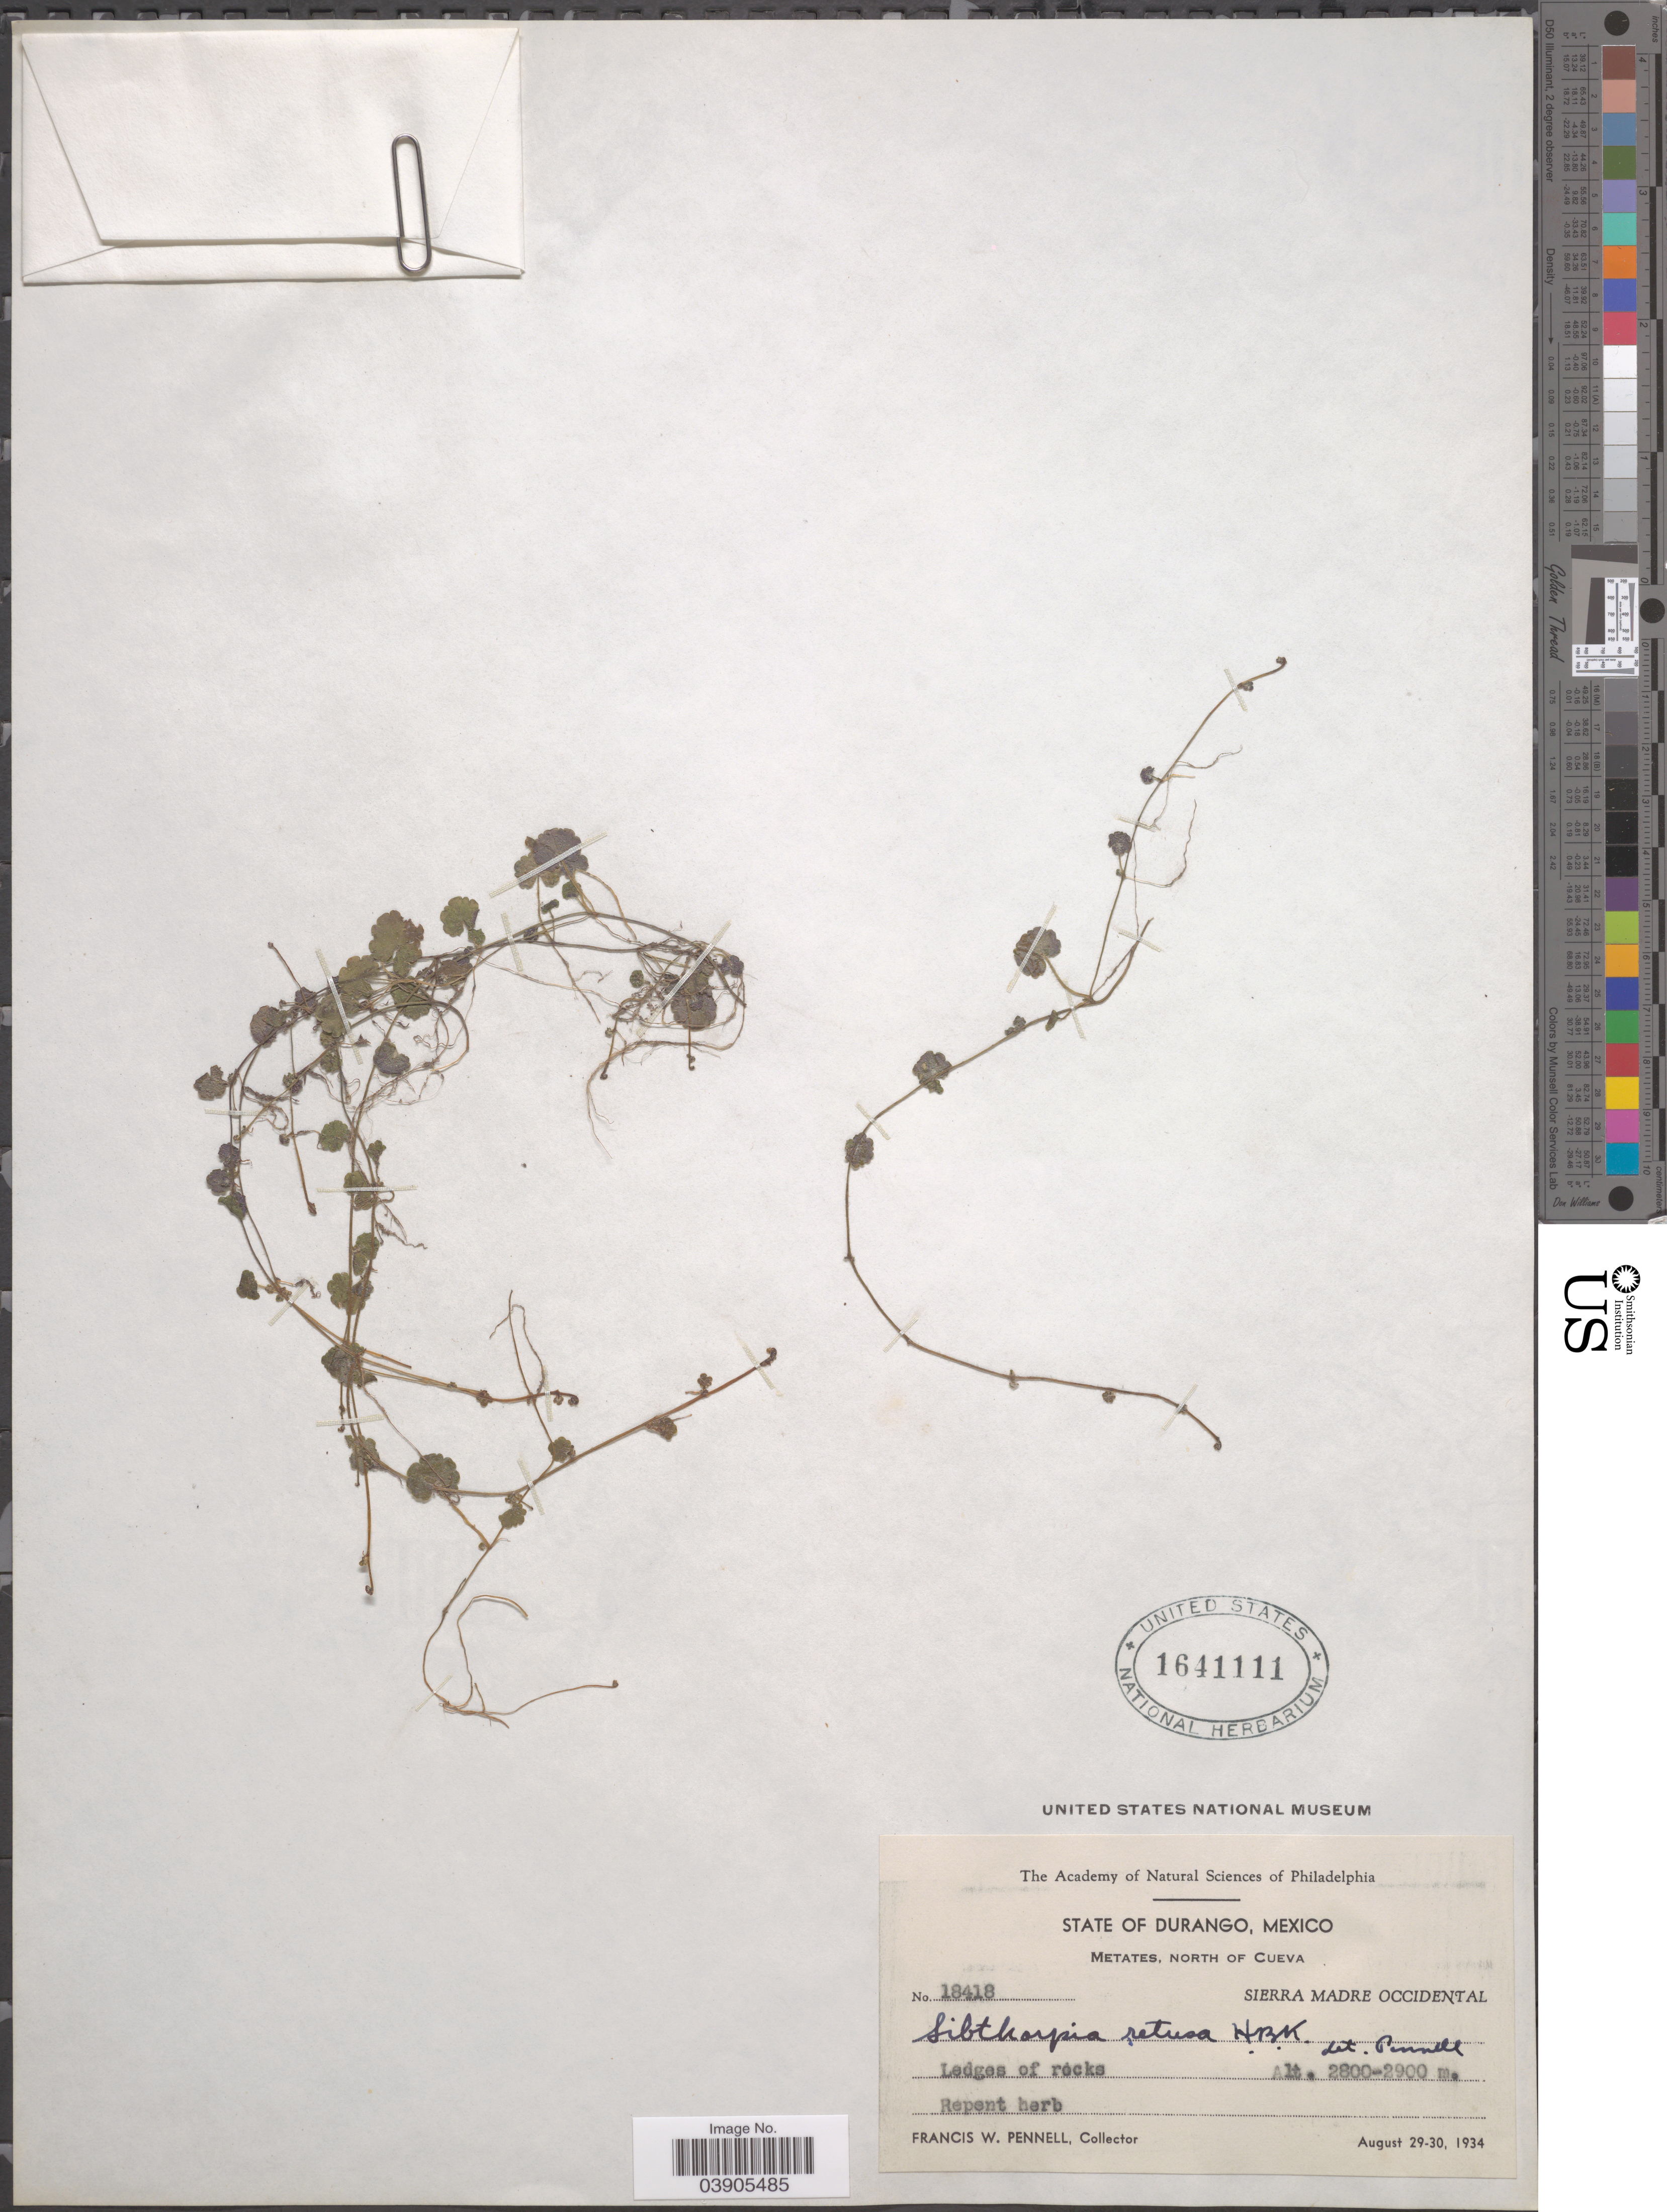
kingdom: Plantae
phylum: Tracheophyta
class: Magnoliopsida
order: Lamiales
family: Plantaginaceae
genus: Sibthorpia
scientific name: Sibthorpia repens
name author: (L.) Kuntze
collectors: F. W. Pennell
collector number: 18418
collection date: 1934-08-29/1934-08-30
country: Mexico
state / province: Durango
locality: Metates, North of Cueva. Sierra Madre Occidental. Ledges of rocks.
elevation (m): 2800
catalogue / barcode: US 1641111